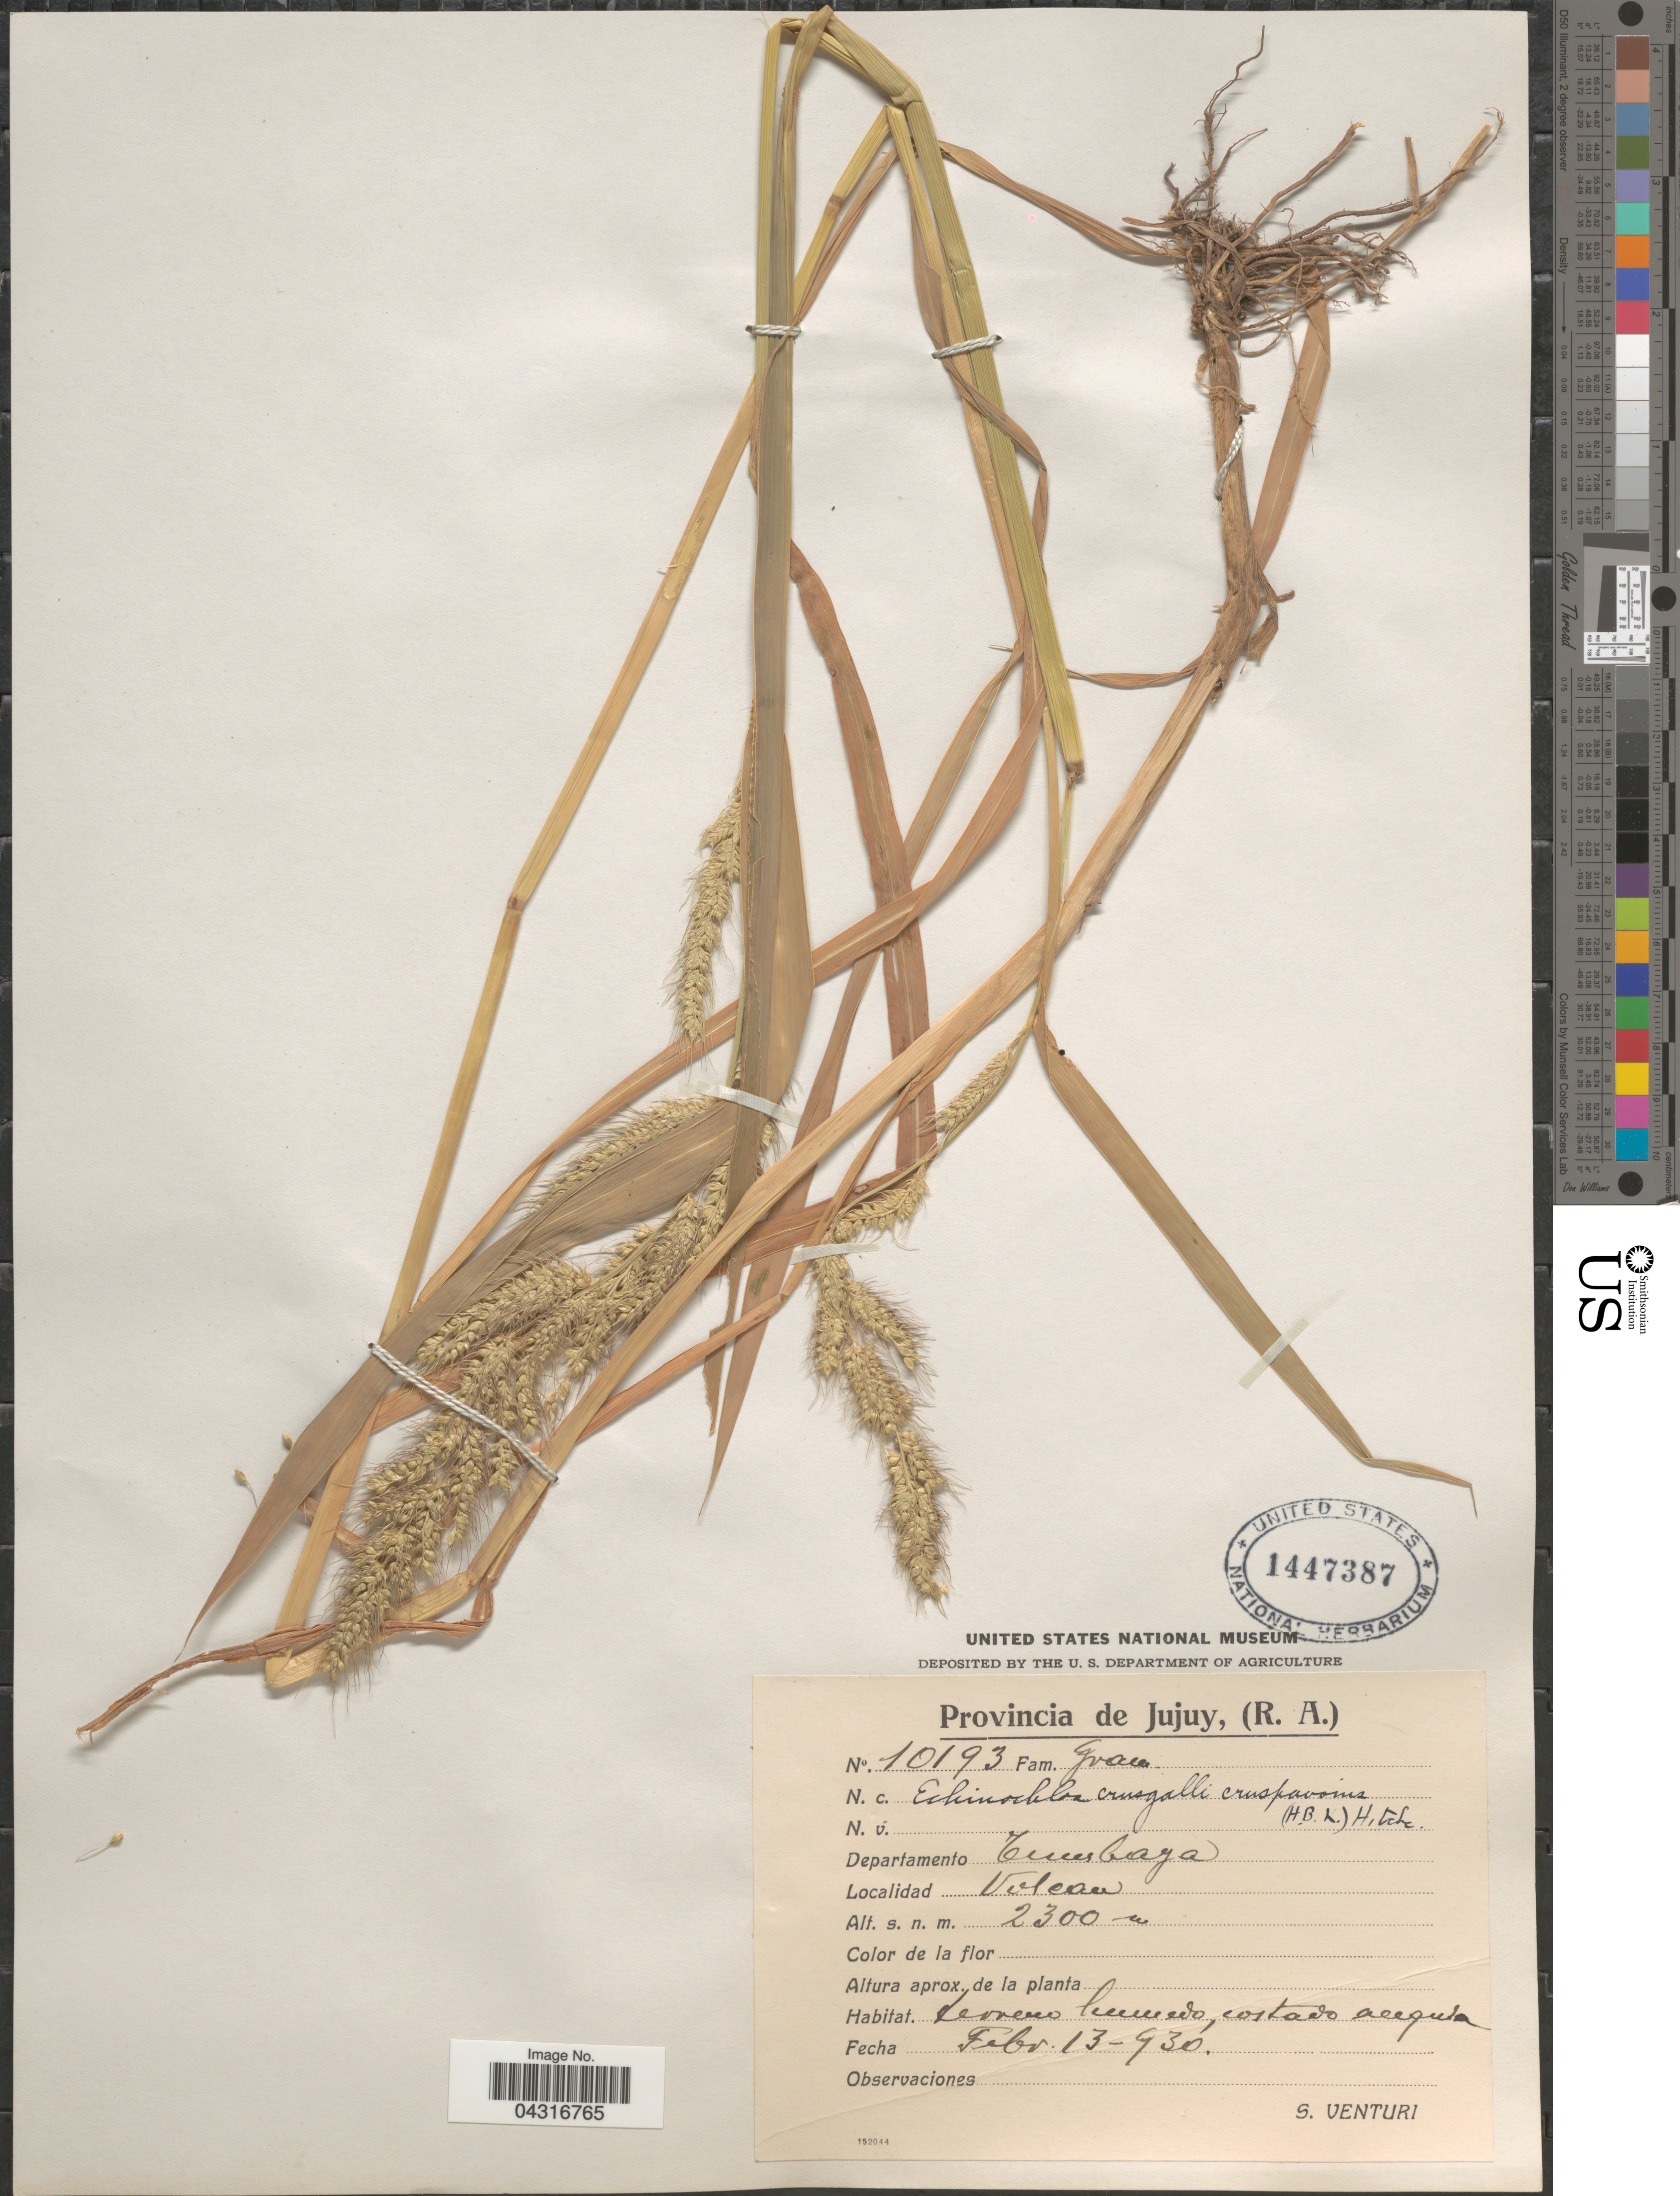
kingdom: Plantae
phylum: Tracheophyta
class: Liliopsida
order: Poales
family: Poaceae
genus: Echinochloa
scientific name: Echinochloa crus-pavonis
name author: (Kunth) Schult.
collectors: S. Venturi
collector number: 10193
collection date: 1930-02-13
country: Argentina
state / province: Jujuy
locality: Departamento Tumbaya. Volcan.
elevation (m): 2300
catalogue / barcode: US 1447387